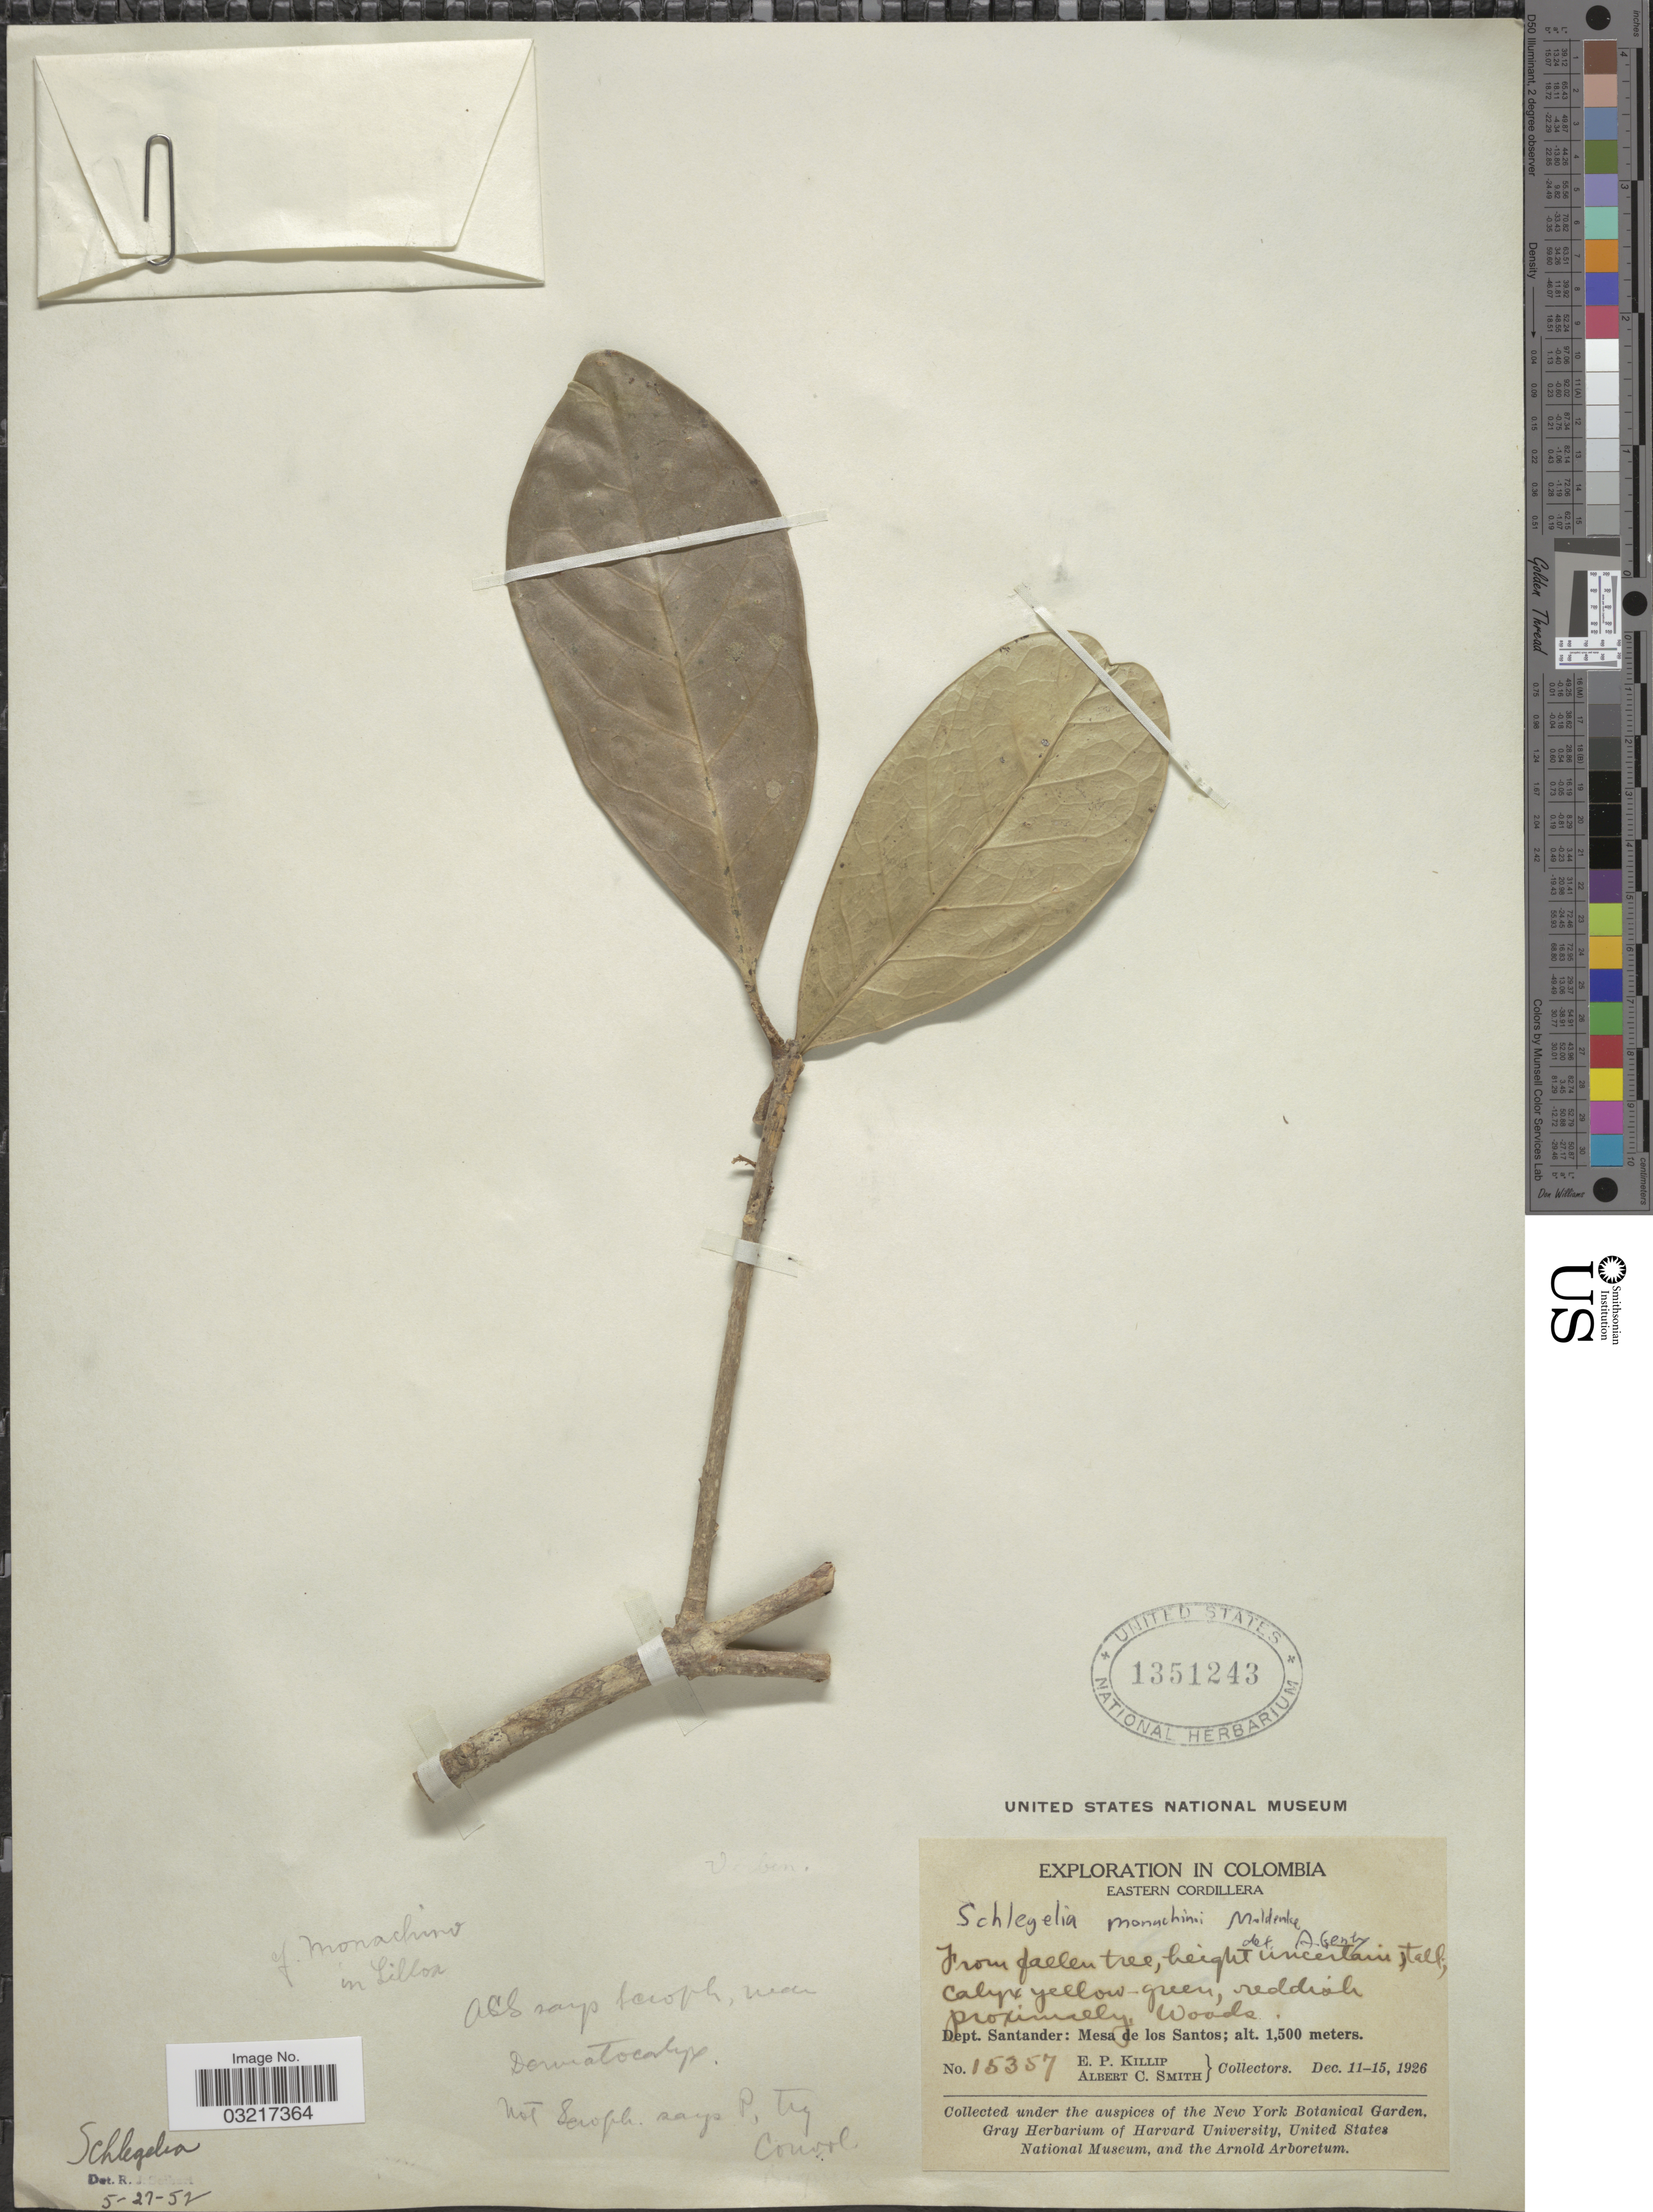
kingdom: Plantae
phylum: Tracheophyta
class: Magnoliopsida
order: Lamiales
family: Schlegeliaceae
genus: Schlegelia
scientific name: Schlegelia monachinoi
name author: Moldenke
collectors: E. P. Killip & A. C. Smith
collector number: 15357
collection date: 1926-12-11/1926-12-15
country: Colombia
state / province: Santander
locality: Eastern Cordillera. Dept. Santander: Mesa de los Santos.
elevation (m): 1500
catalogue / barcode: US 1351243